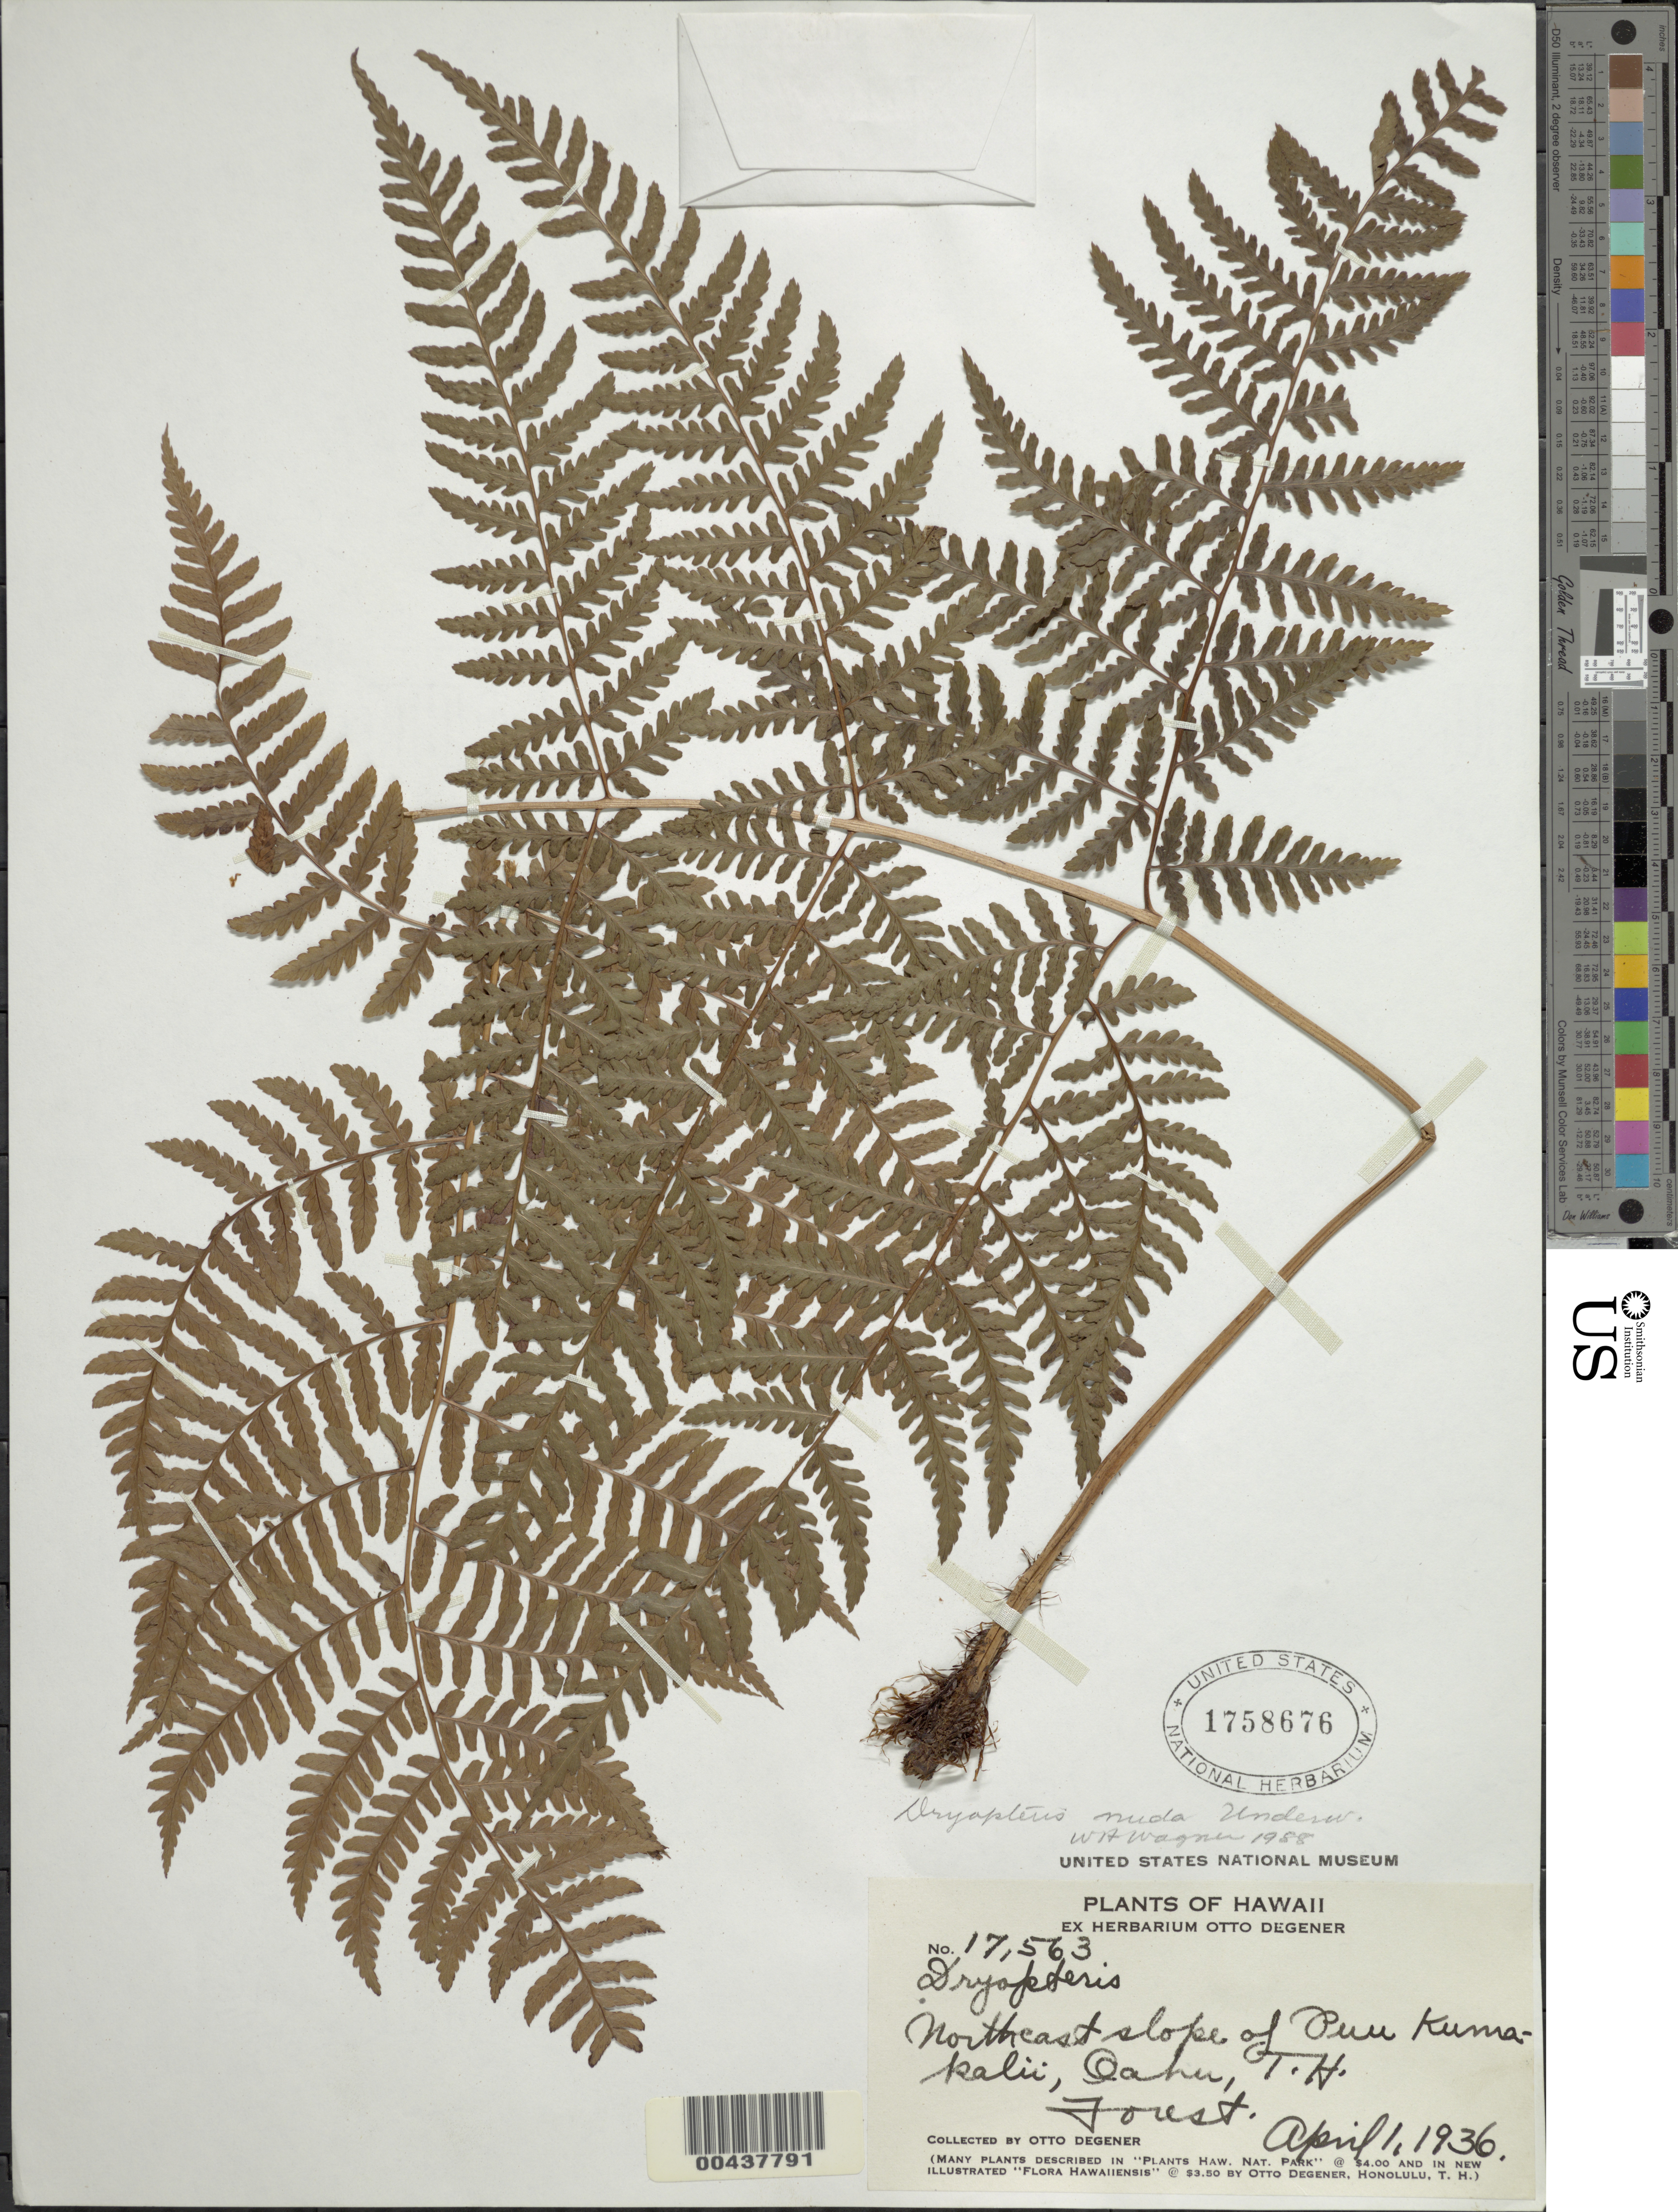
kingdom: Plantae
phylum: Tracheophyta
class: Polypodiopsida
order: Polypodiales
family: Dryopteridaceae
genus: Dryopteris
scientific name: Dryopteris glabra var. nuda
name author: (Underw.) Fraser-Jenk.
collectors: O. Degener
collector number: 17563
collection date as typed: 1 Apr 1936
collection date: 1936-04-01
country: United States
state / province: Hawaii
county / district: Honolulu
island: Oahu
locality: NE slope of Puu Kumakalii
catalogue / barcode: US 1758676